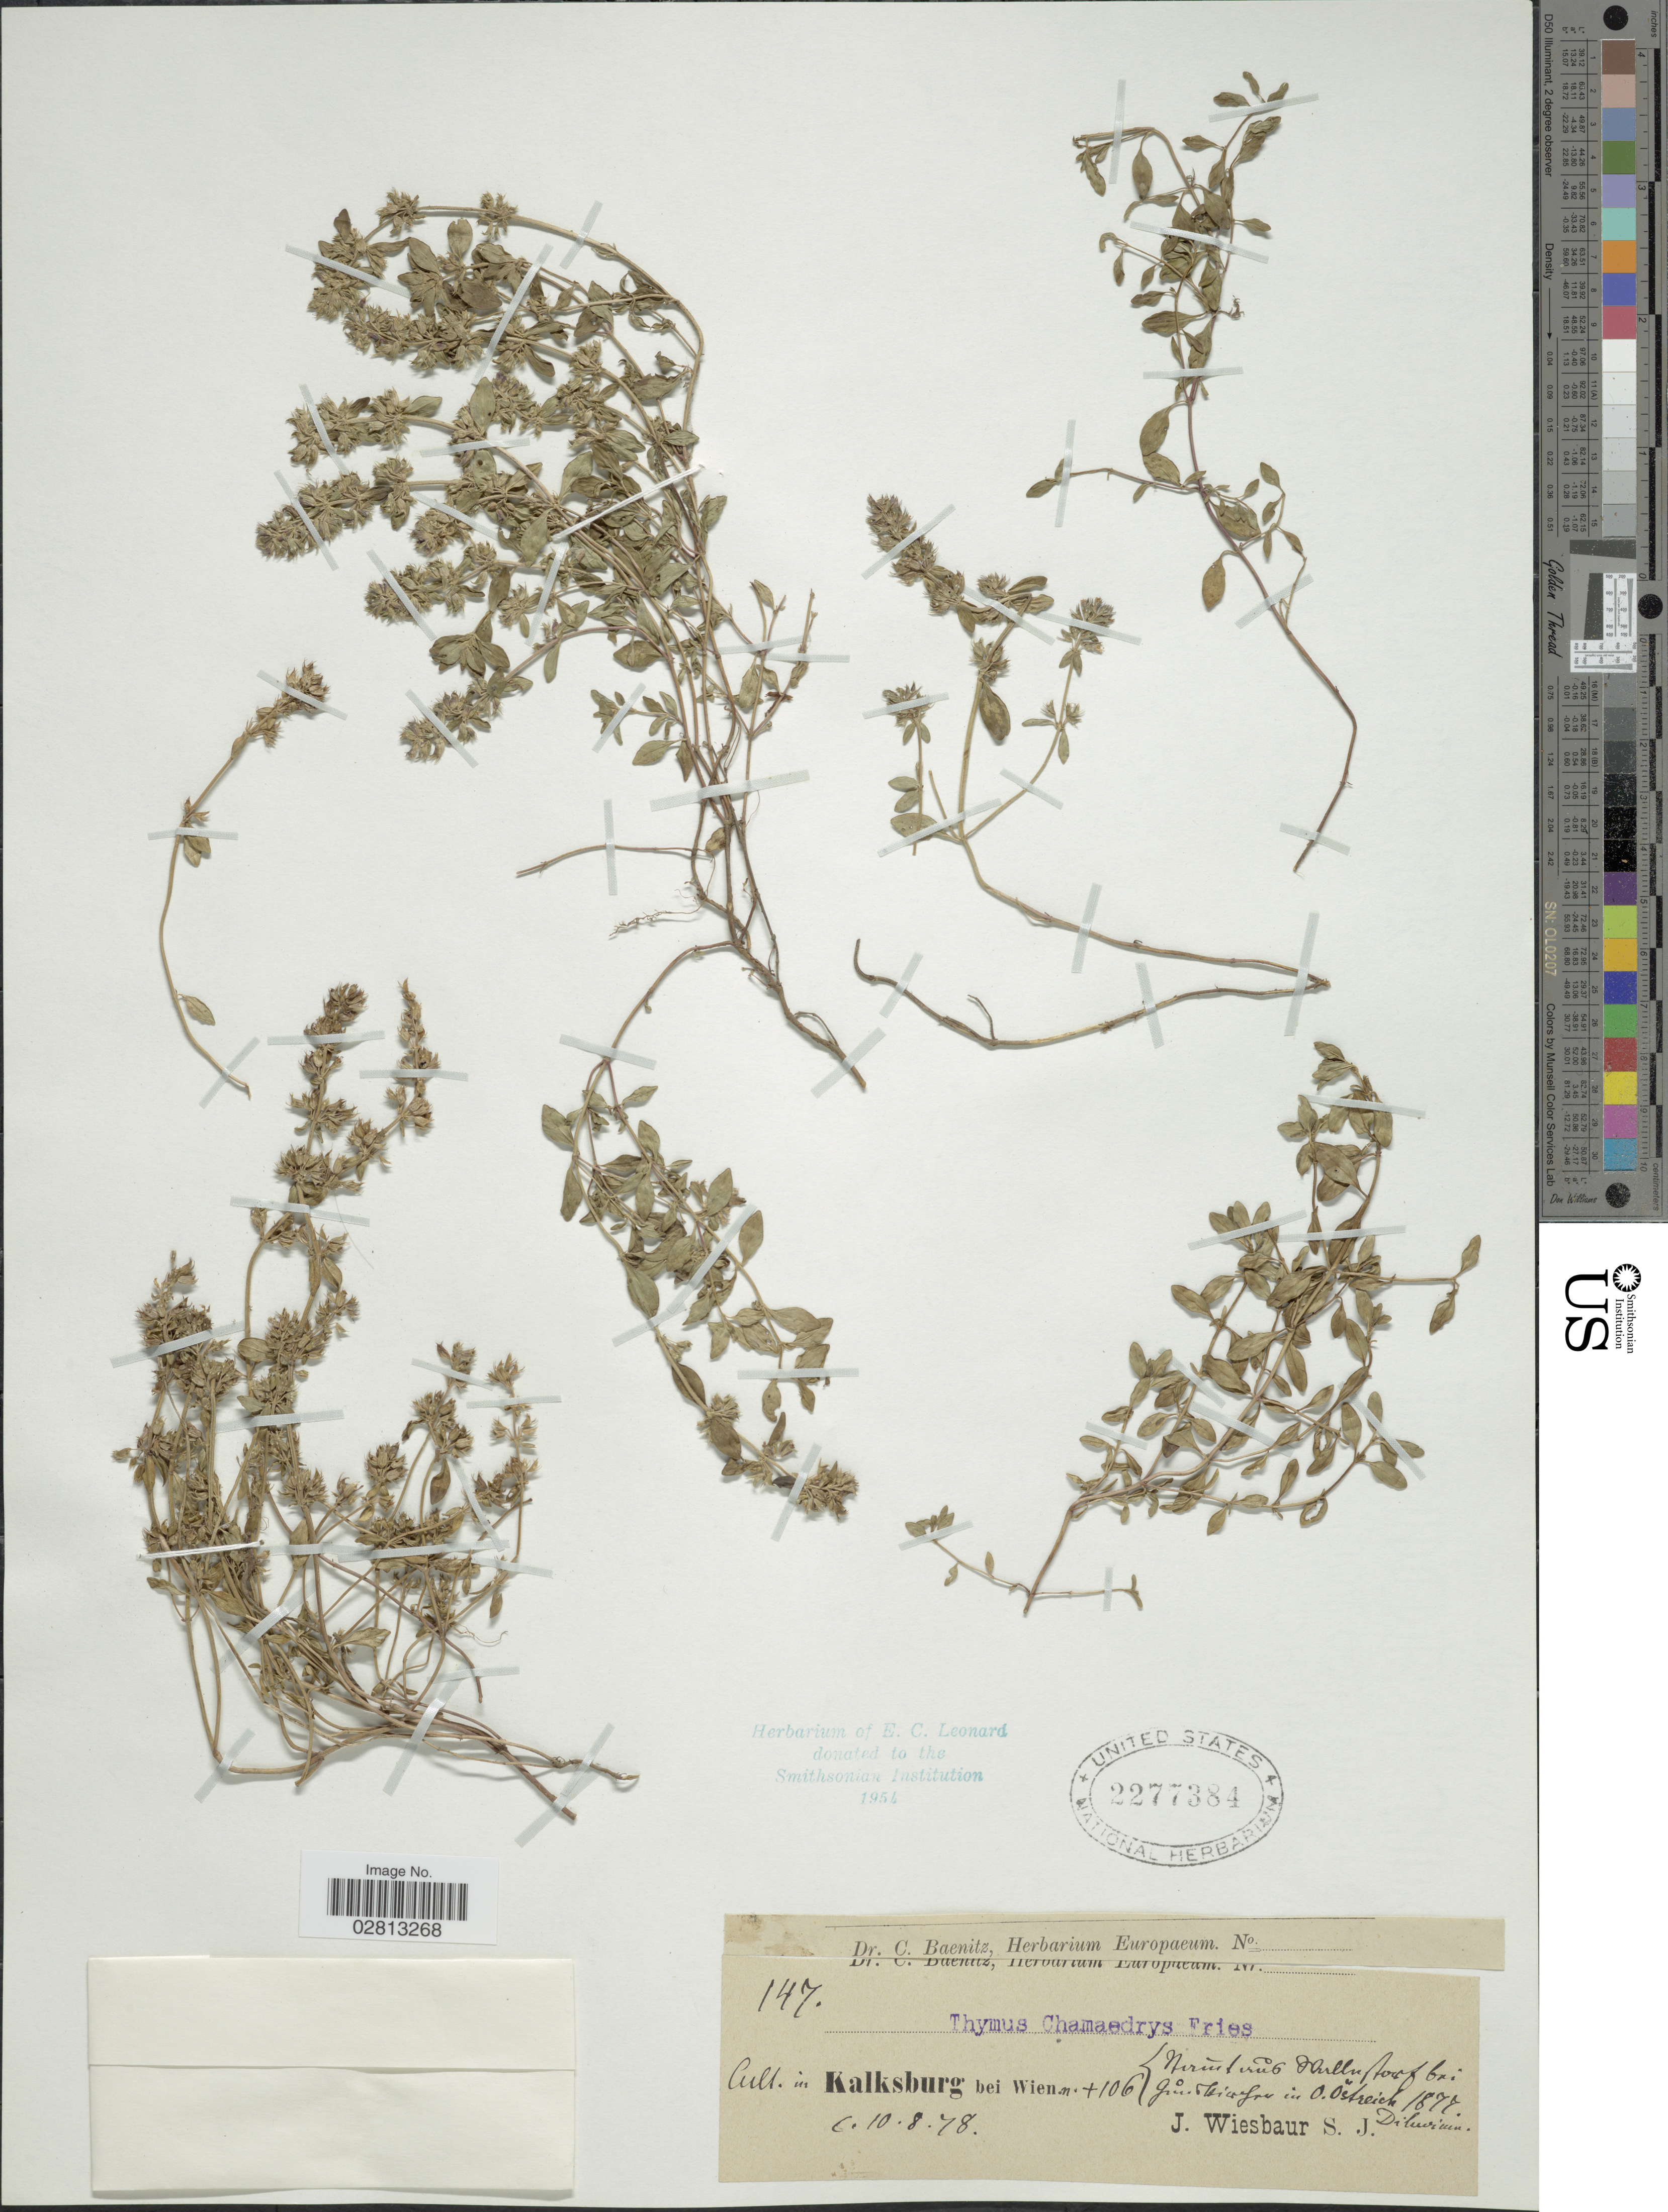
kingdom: Plantae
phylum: Tracheophyta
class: Magnoliopsida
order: Lamiales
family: Lamiaceae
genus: Thymus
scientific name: Thymus chamaedrys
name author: Fr.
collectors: J. Wiesbaur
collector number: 147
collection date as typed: Transcribed d/m/y: 10/8/78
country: Austria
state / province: Wien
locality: Cult. in Kalksburg bei Wien.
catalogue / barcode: US 2277384